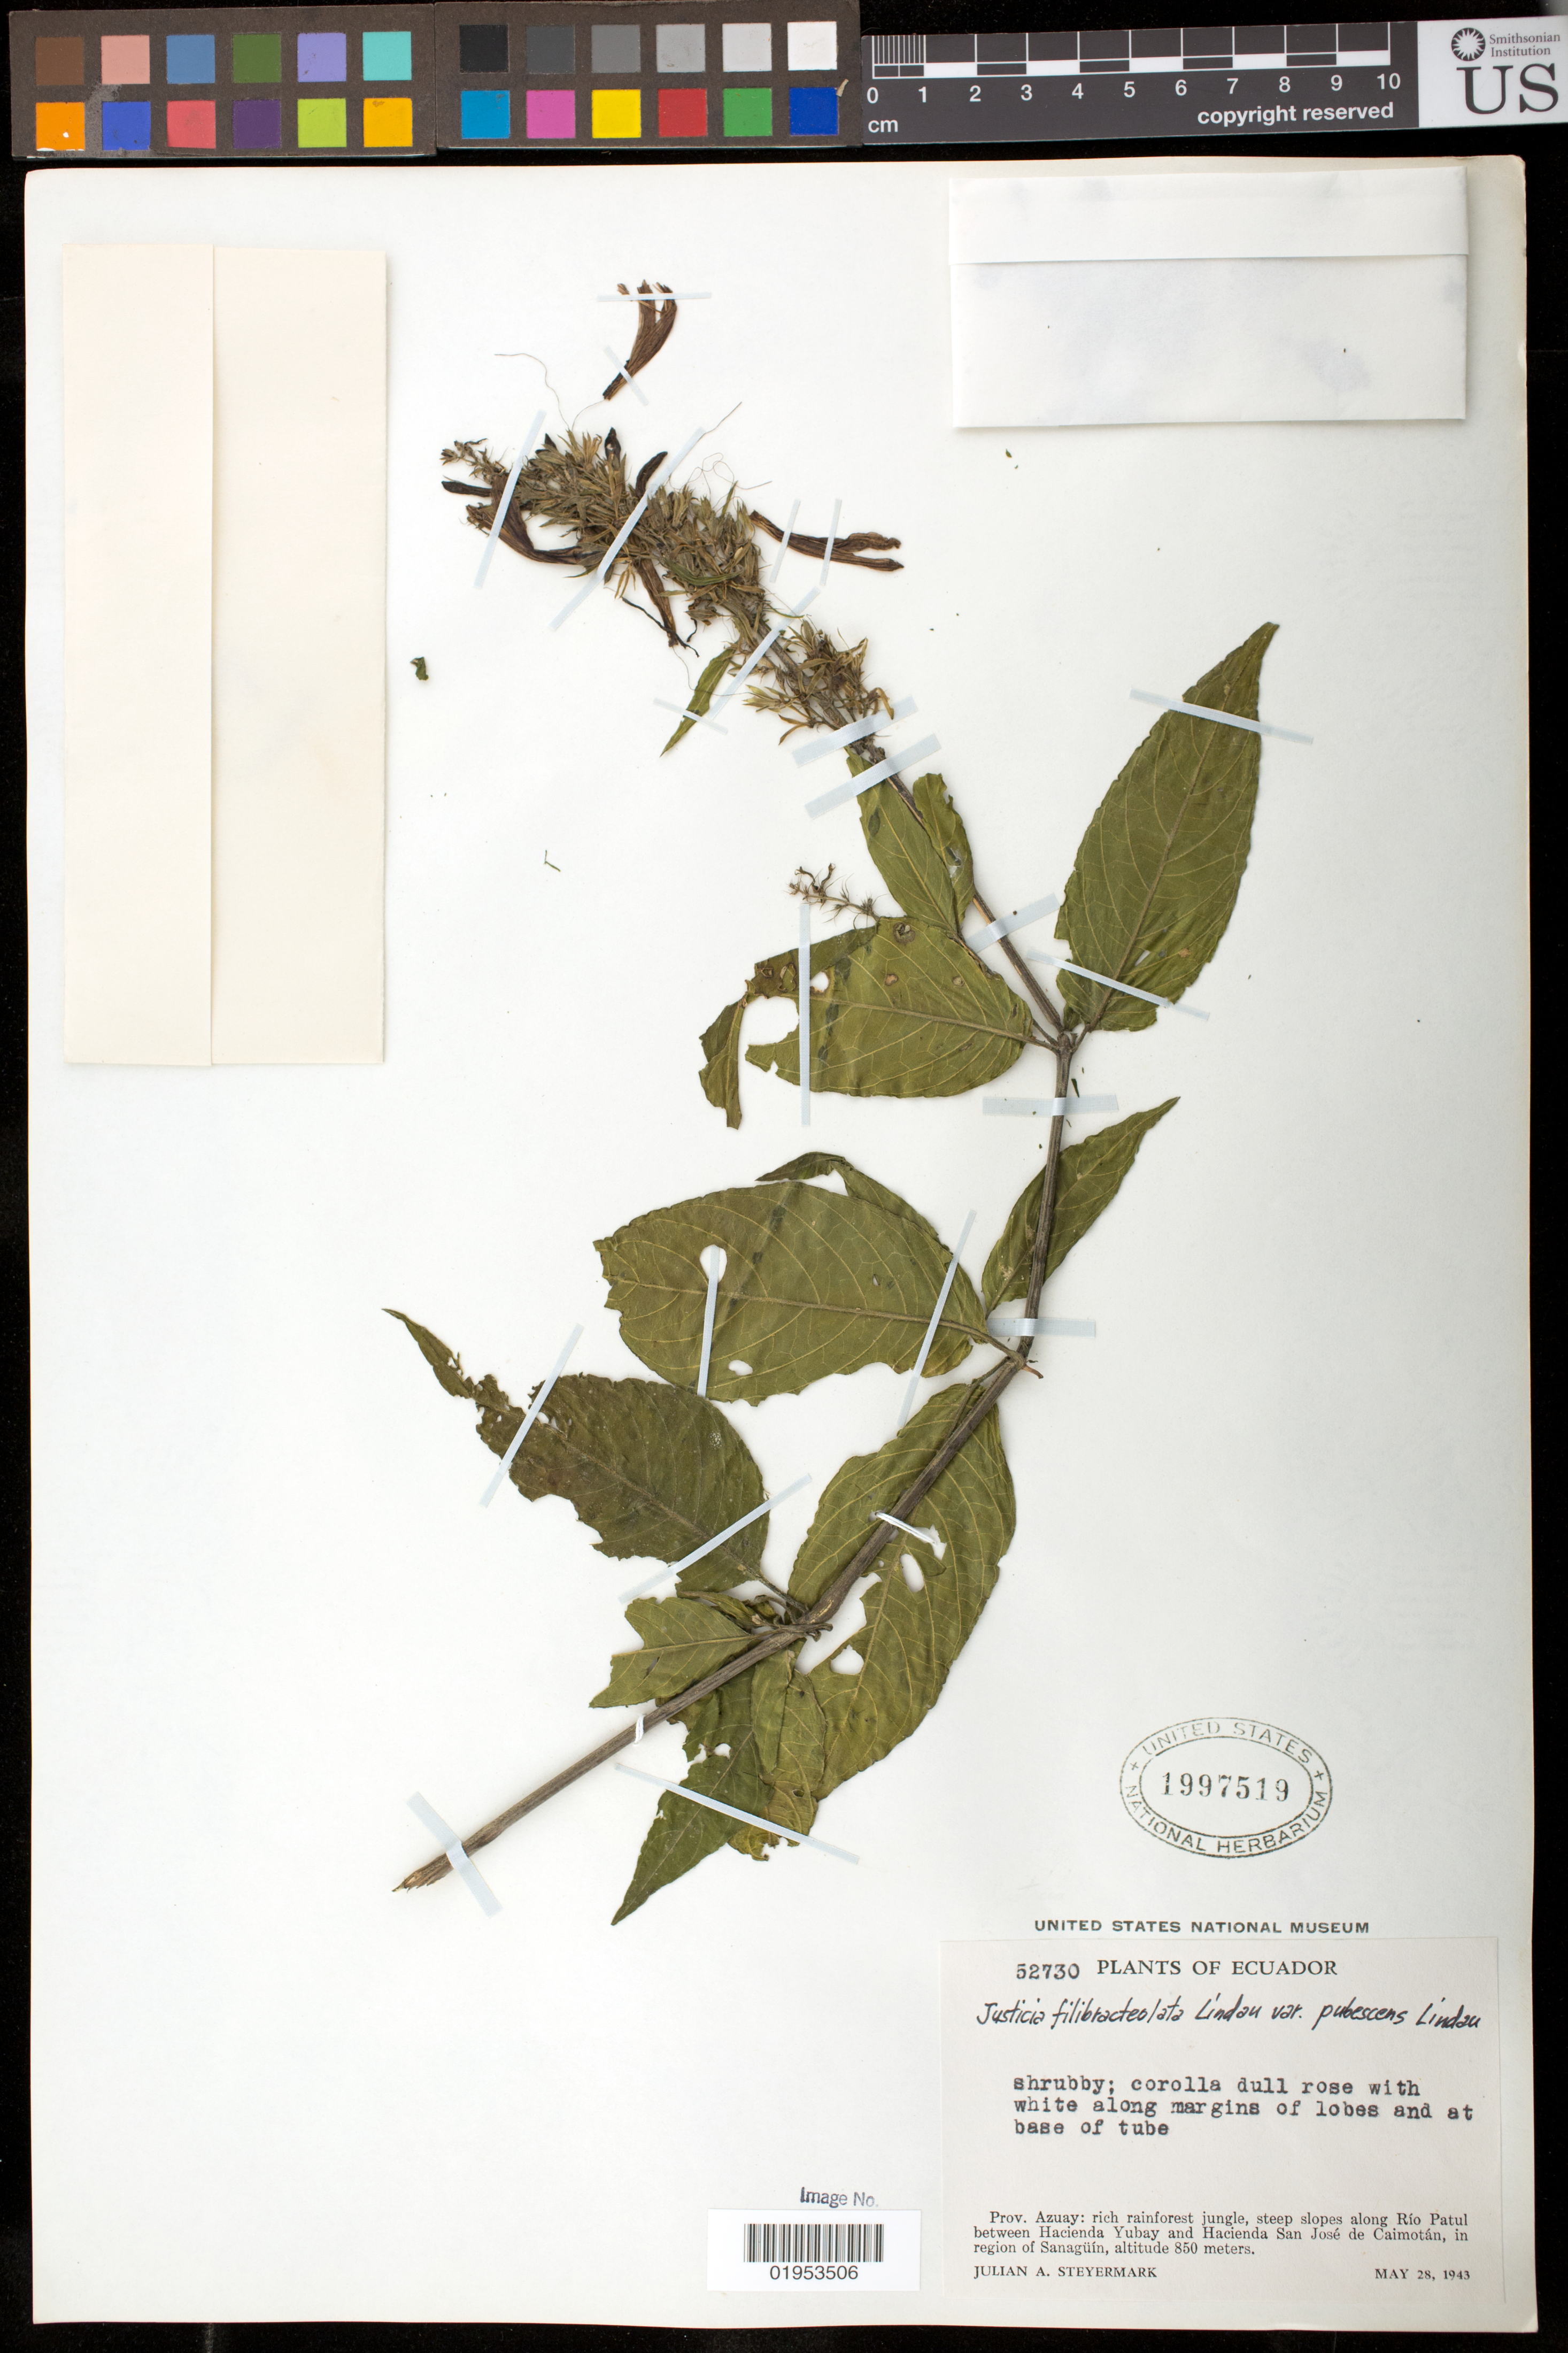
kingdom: Plantae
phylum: Tracheophyta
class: Magnoliopsida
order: Lamiales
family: Acanthaceae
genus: Justicia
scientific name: Justicia filibracteolata var. pubescens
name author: Lindau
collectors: J. Steyermark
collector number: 52730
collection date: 1940-05-28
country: Ecuador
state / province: Azuay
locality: Along Río Patul between Hacienda Yubay and HaciendaSan Jose de Calmotán, in region of Sanaguin.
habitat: Rich rainforest jungle, steep slopes.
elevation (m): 850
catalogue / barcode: US 1997519